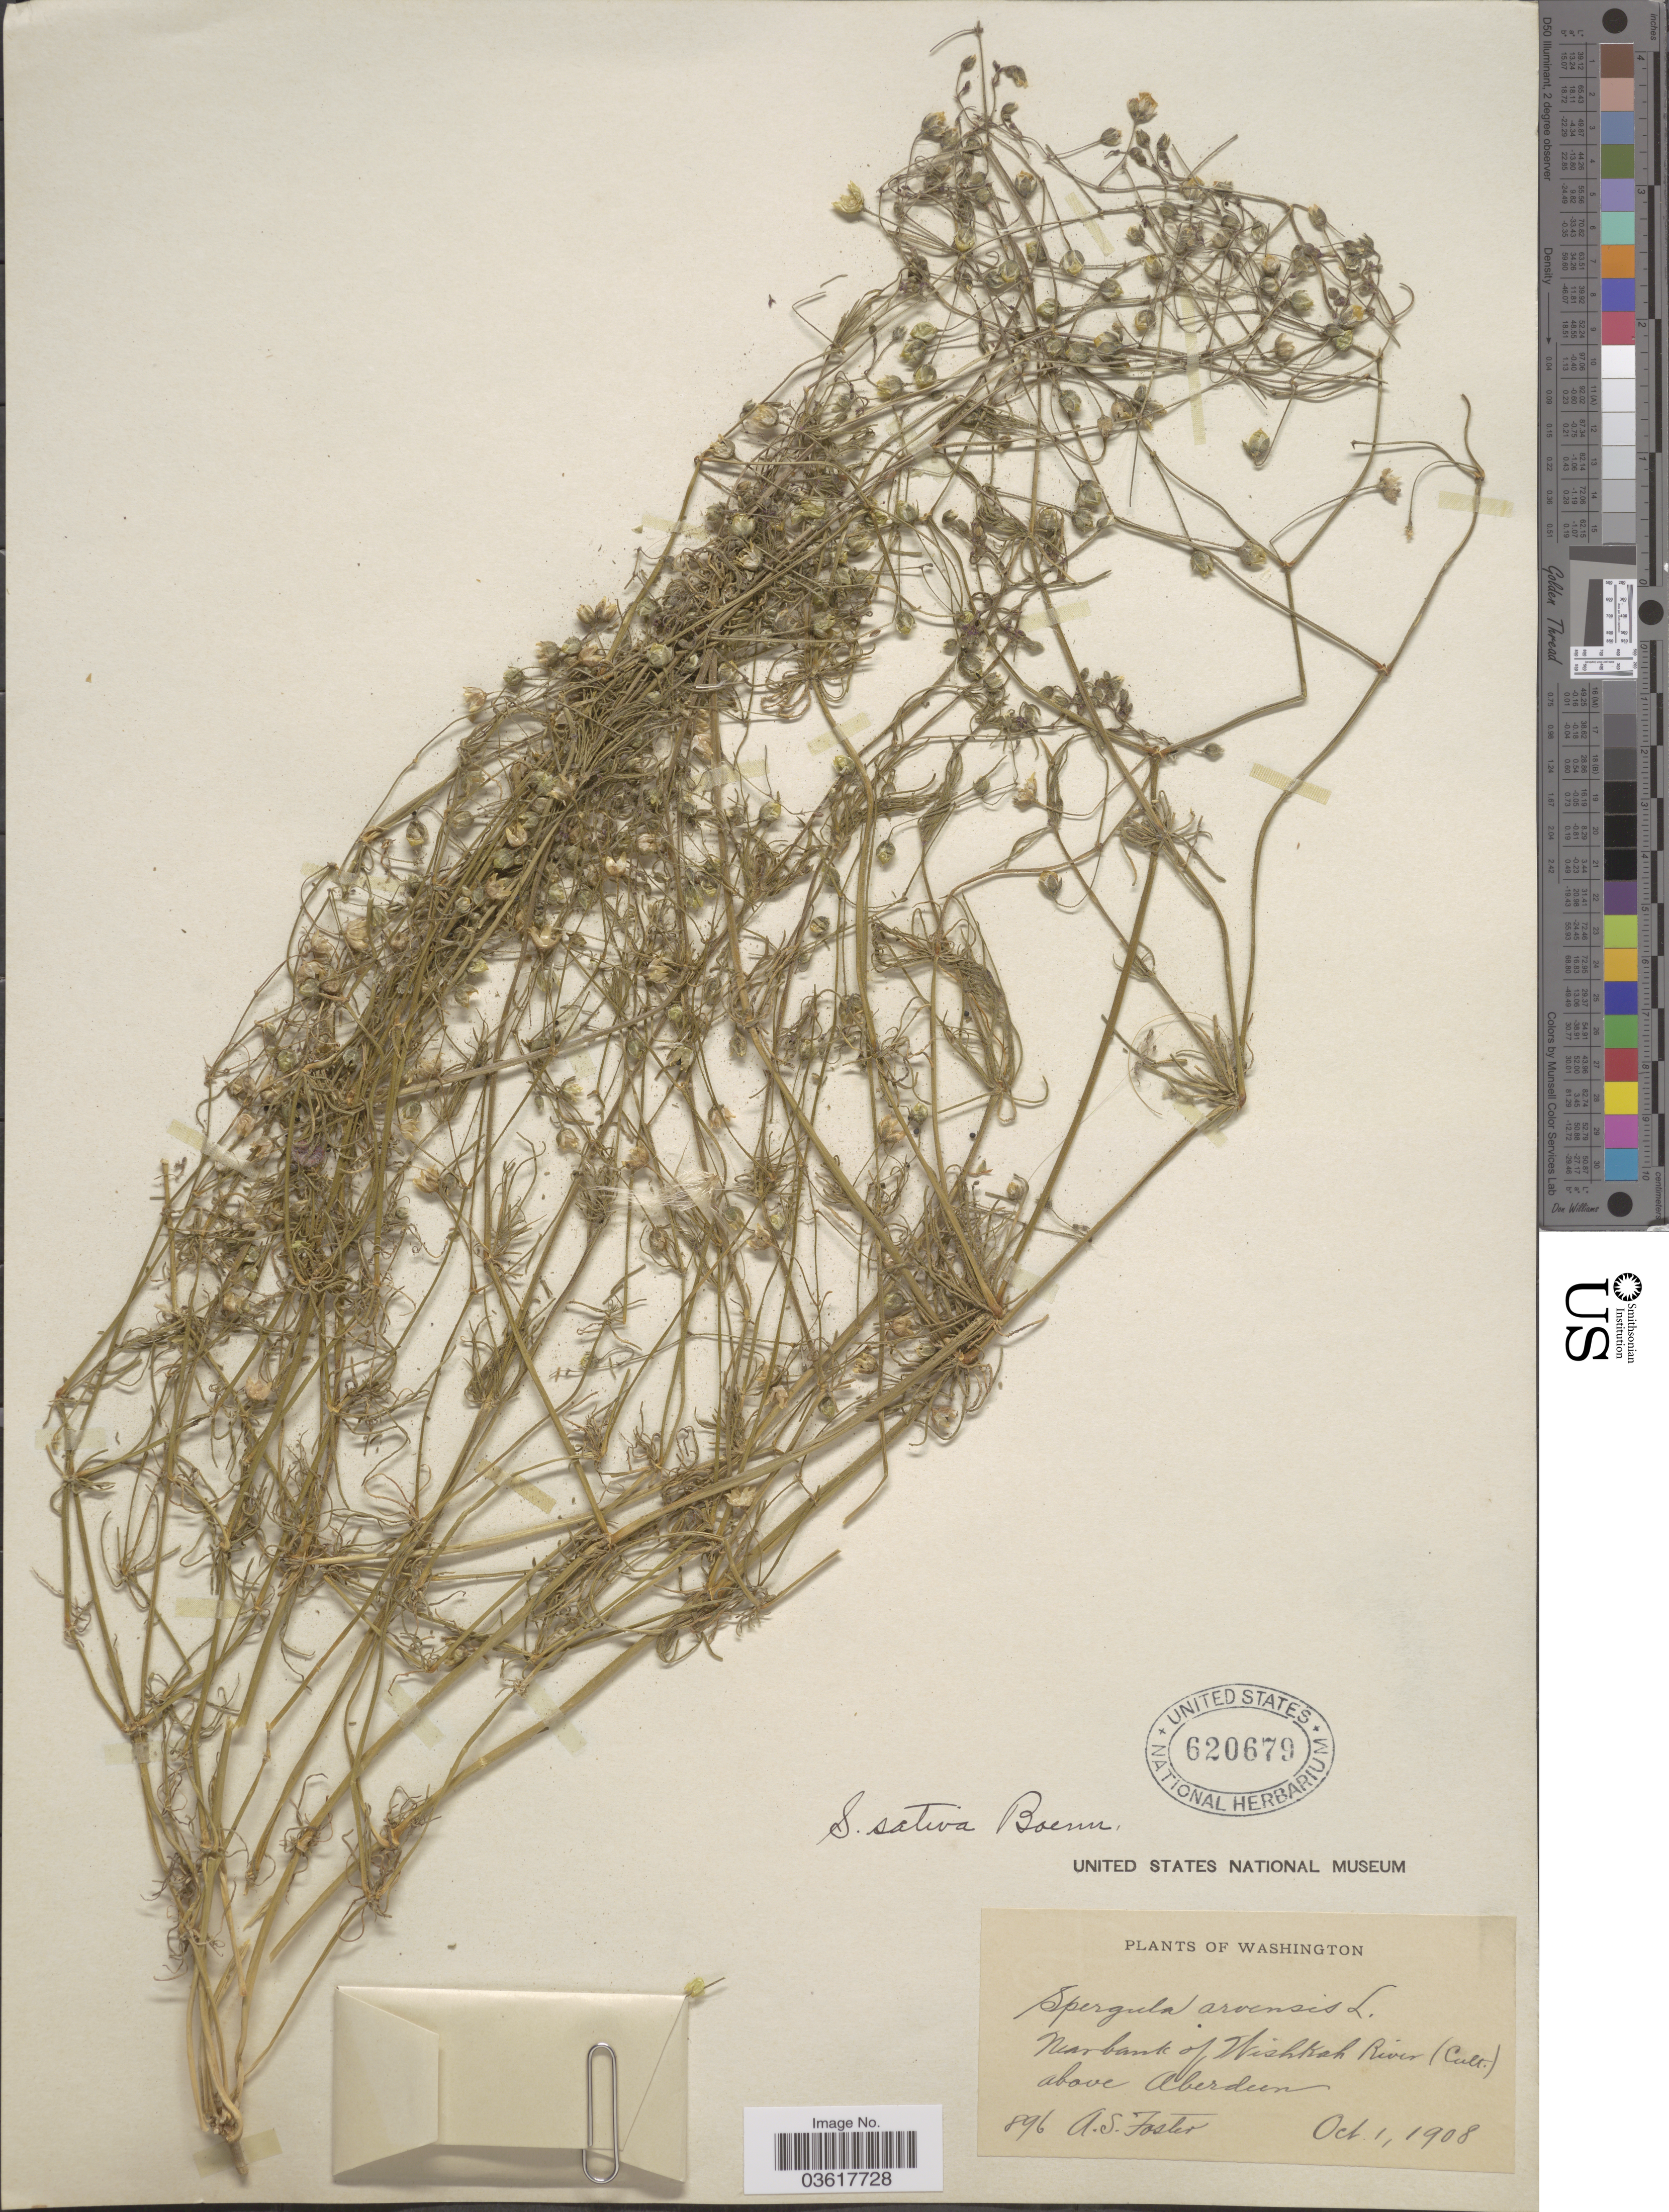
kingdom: Plantae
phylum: Tracheophyta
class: Magnoliopsida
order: Caryophyllales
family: Caryophyllaceae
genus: Spergula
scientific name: Spergula sativa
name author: Boen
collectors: A. S. Foster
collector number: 896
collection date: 1908-10-01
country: United States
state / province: Washington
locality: Near bank of Wishkah River above Aberdeen.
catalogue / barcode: US 620679